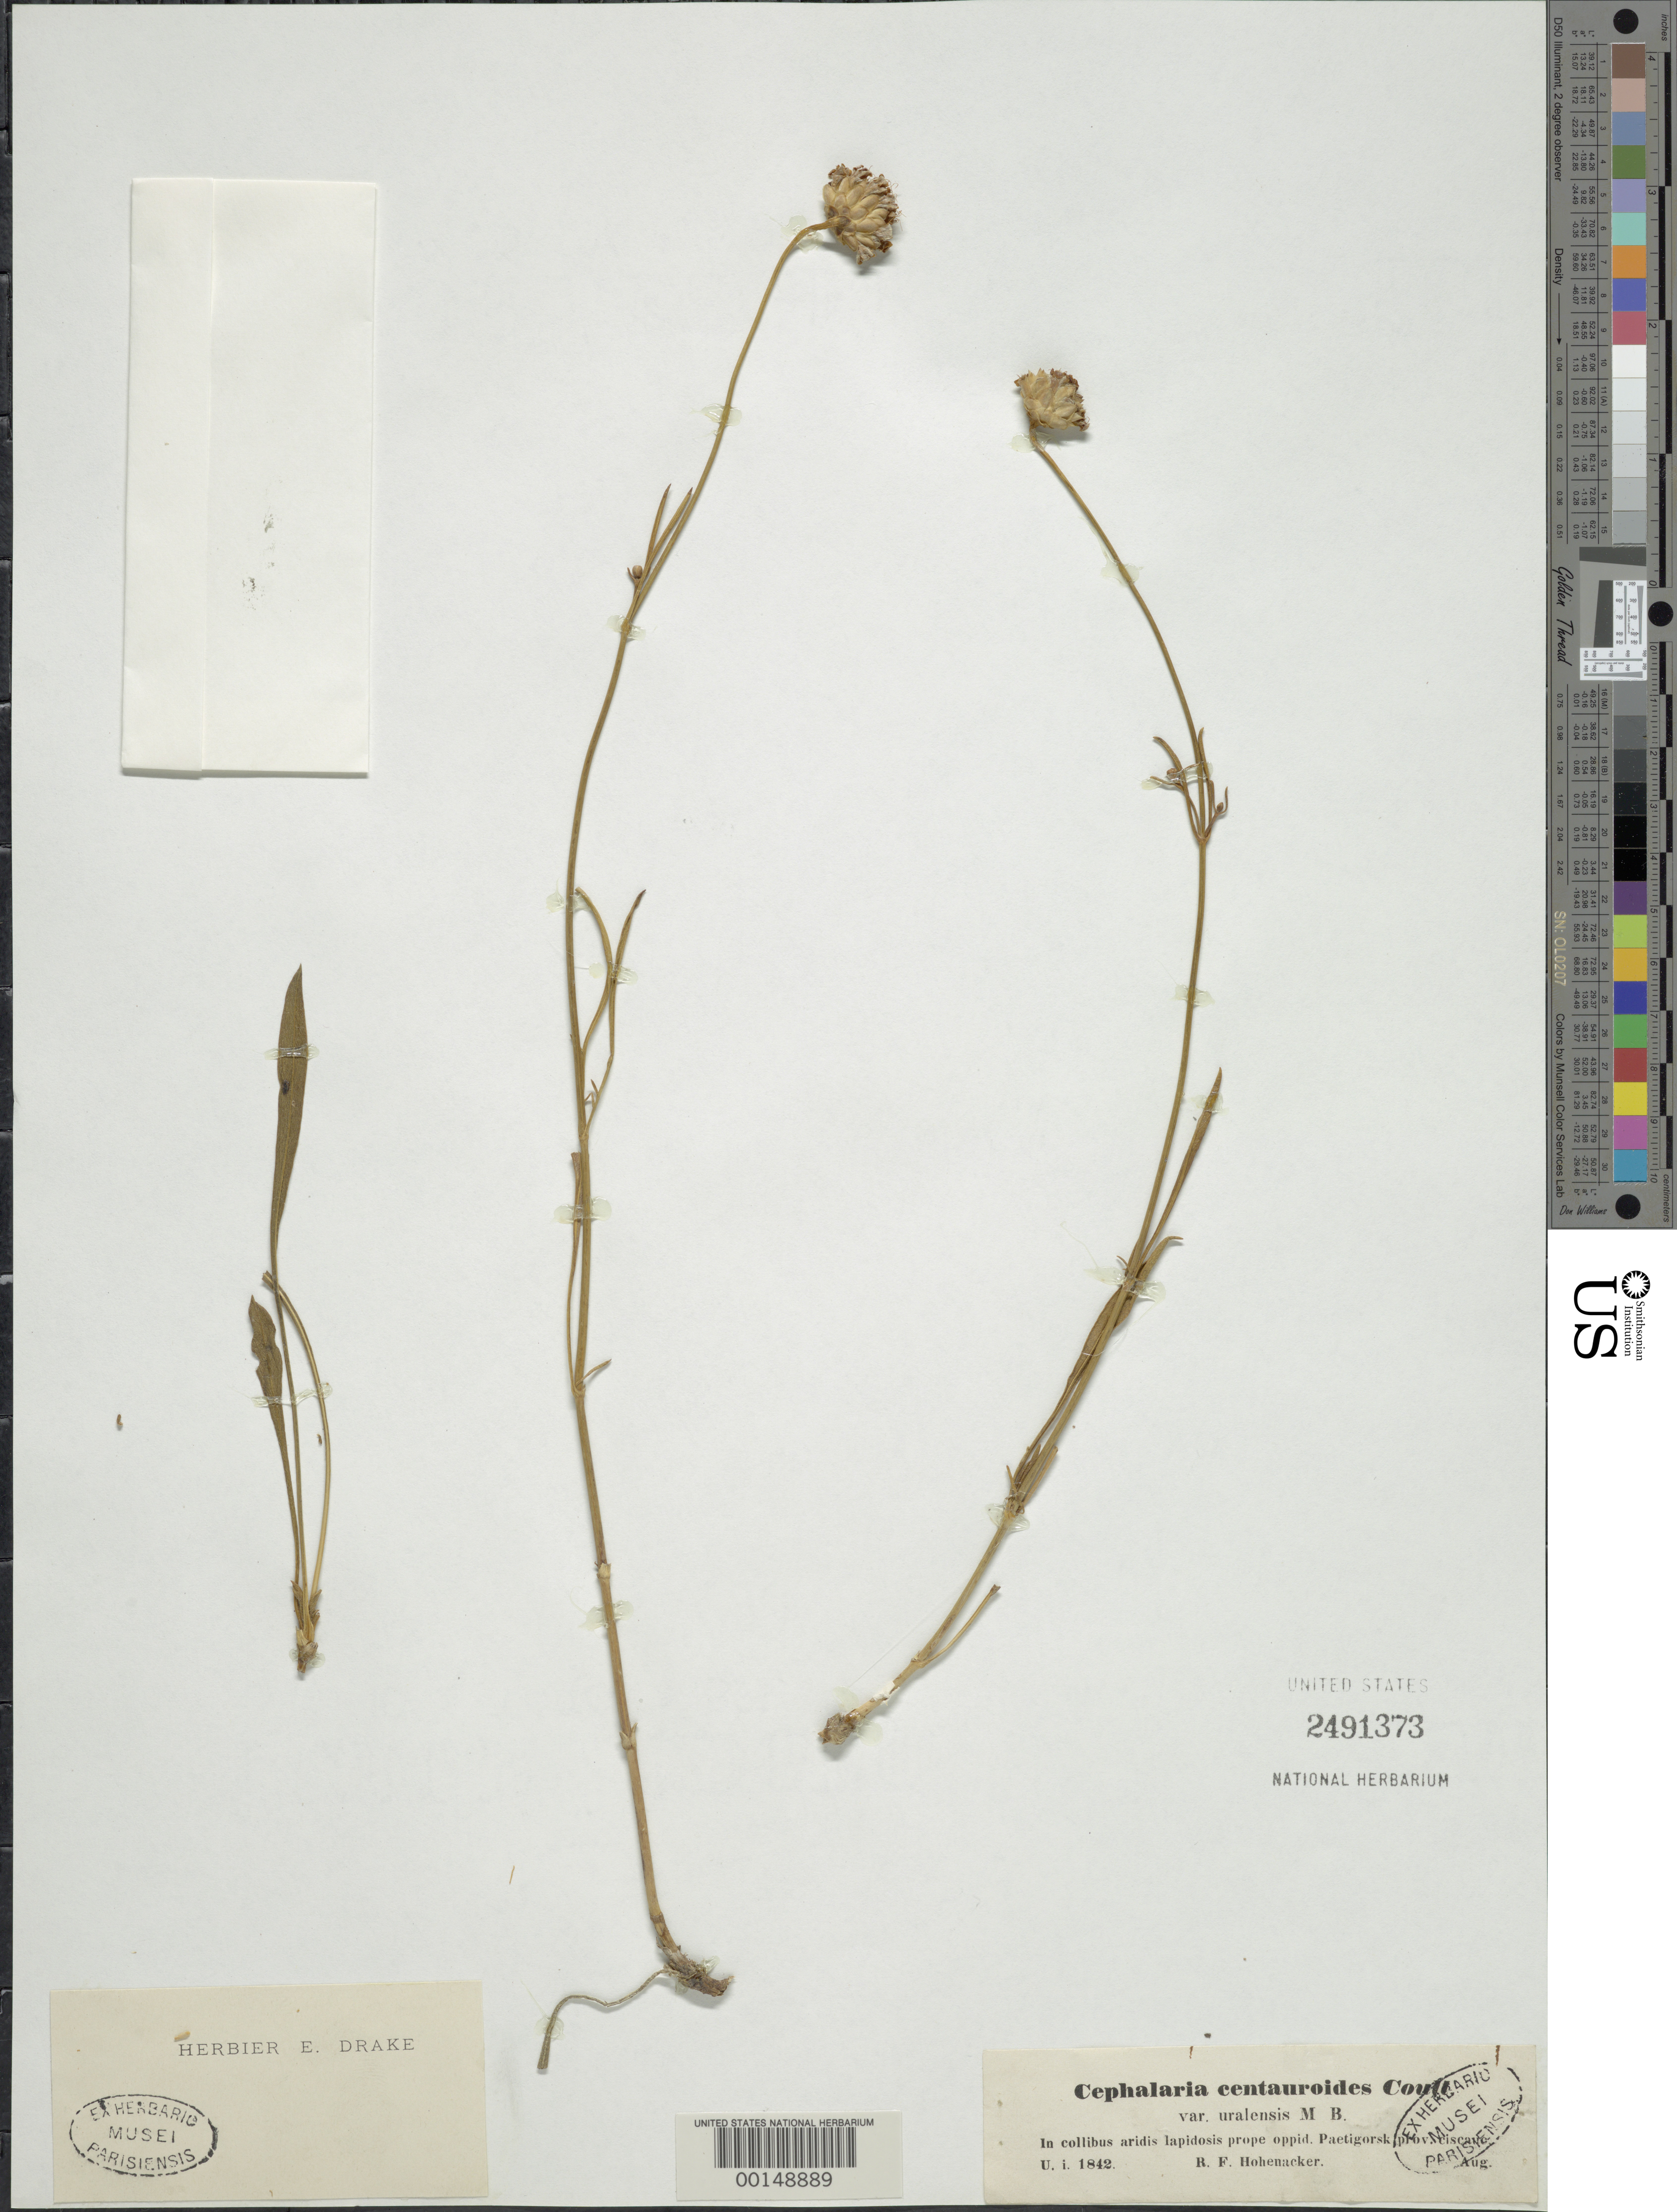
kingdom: Plantae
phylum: Tracheophyta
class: Magnoliopsida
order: Dipsacales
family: Caprifoliaceae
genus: Cephalaria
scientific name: Cephalaria centauroides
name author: Coult.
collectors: R. F. Hohenacker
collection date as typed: Aug 1842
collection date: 1842-08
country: Russian Federation (?)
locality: Paetigorsk, Ciscauc. [Ciscaucasia?] Prov.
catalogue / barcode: US 2491373